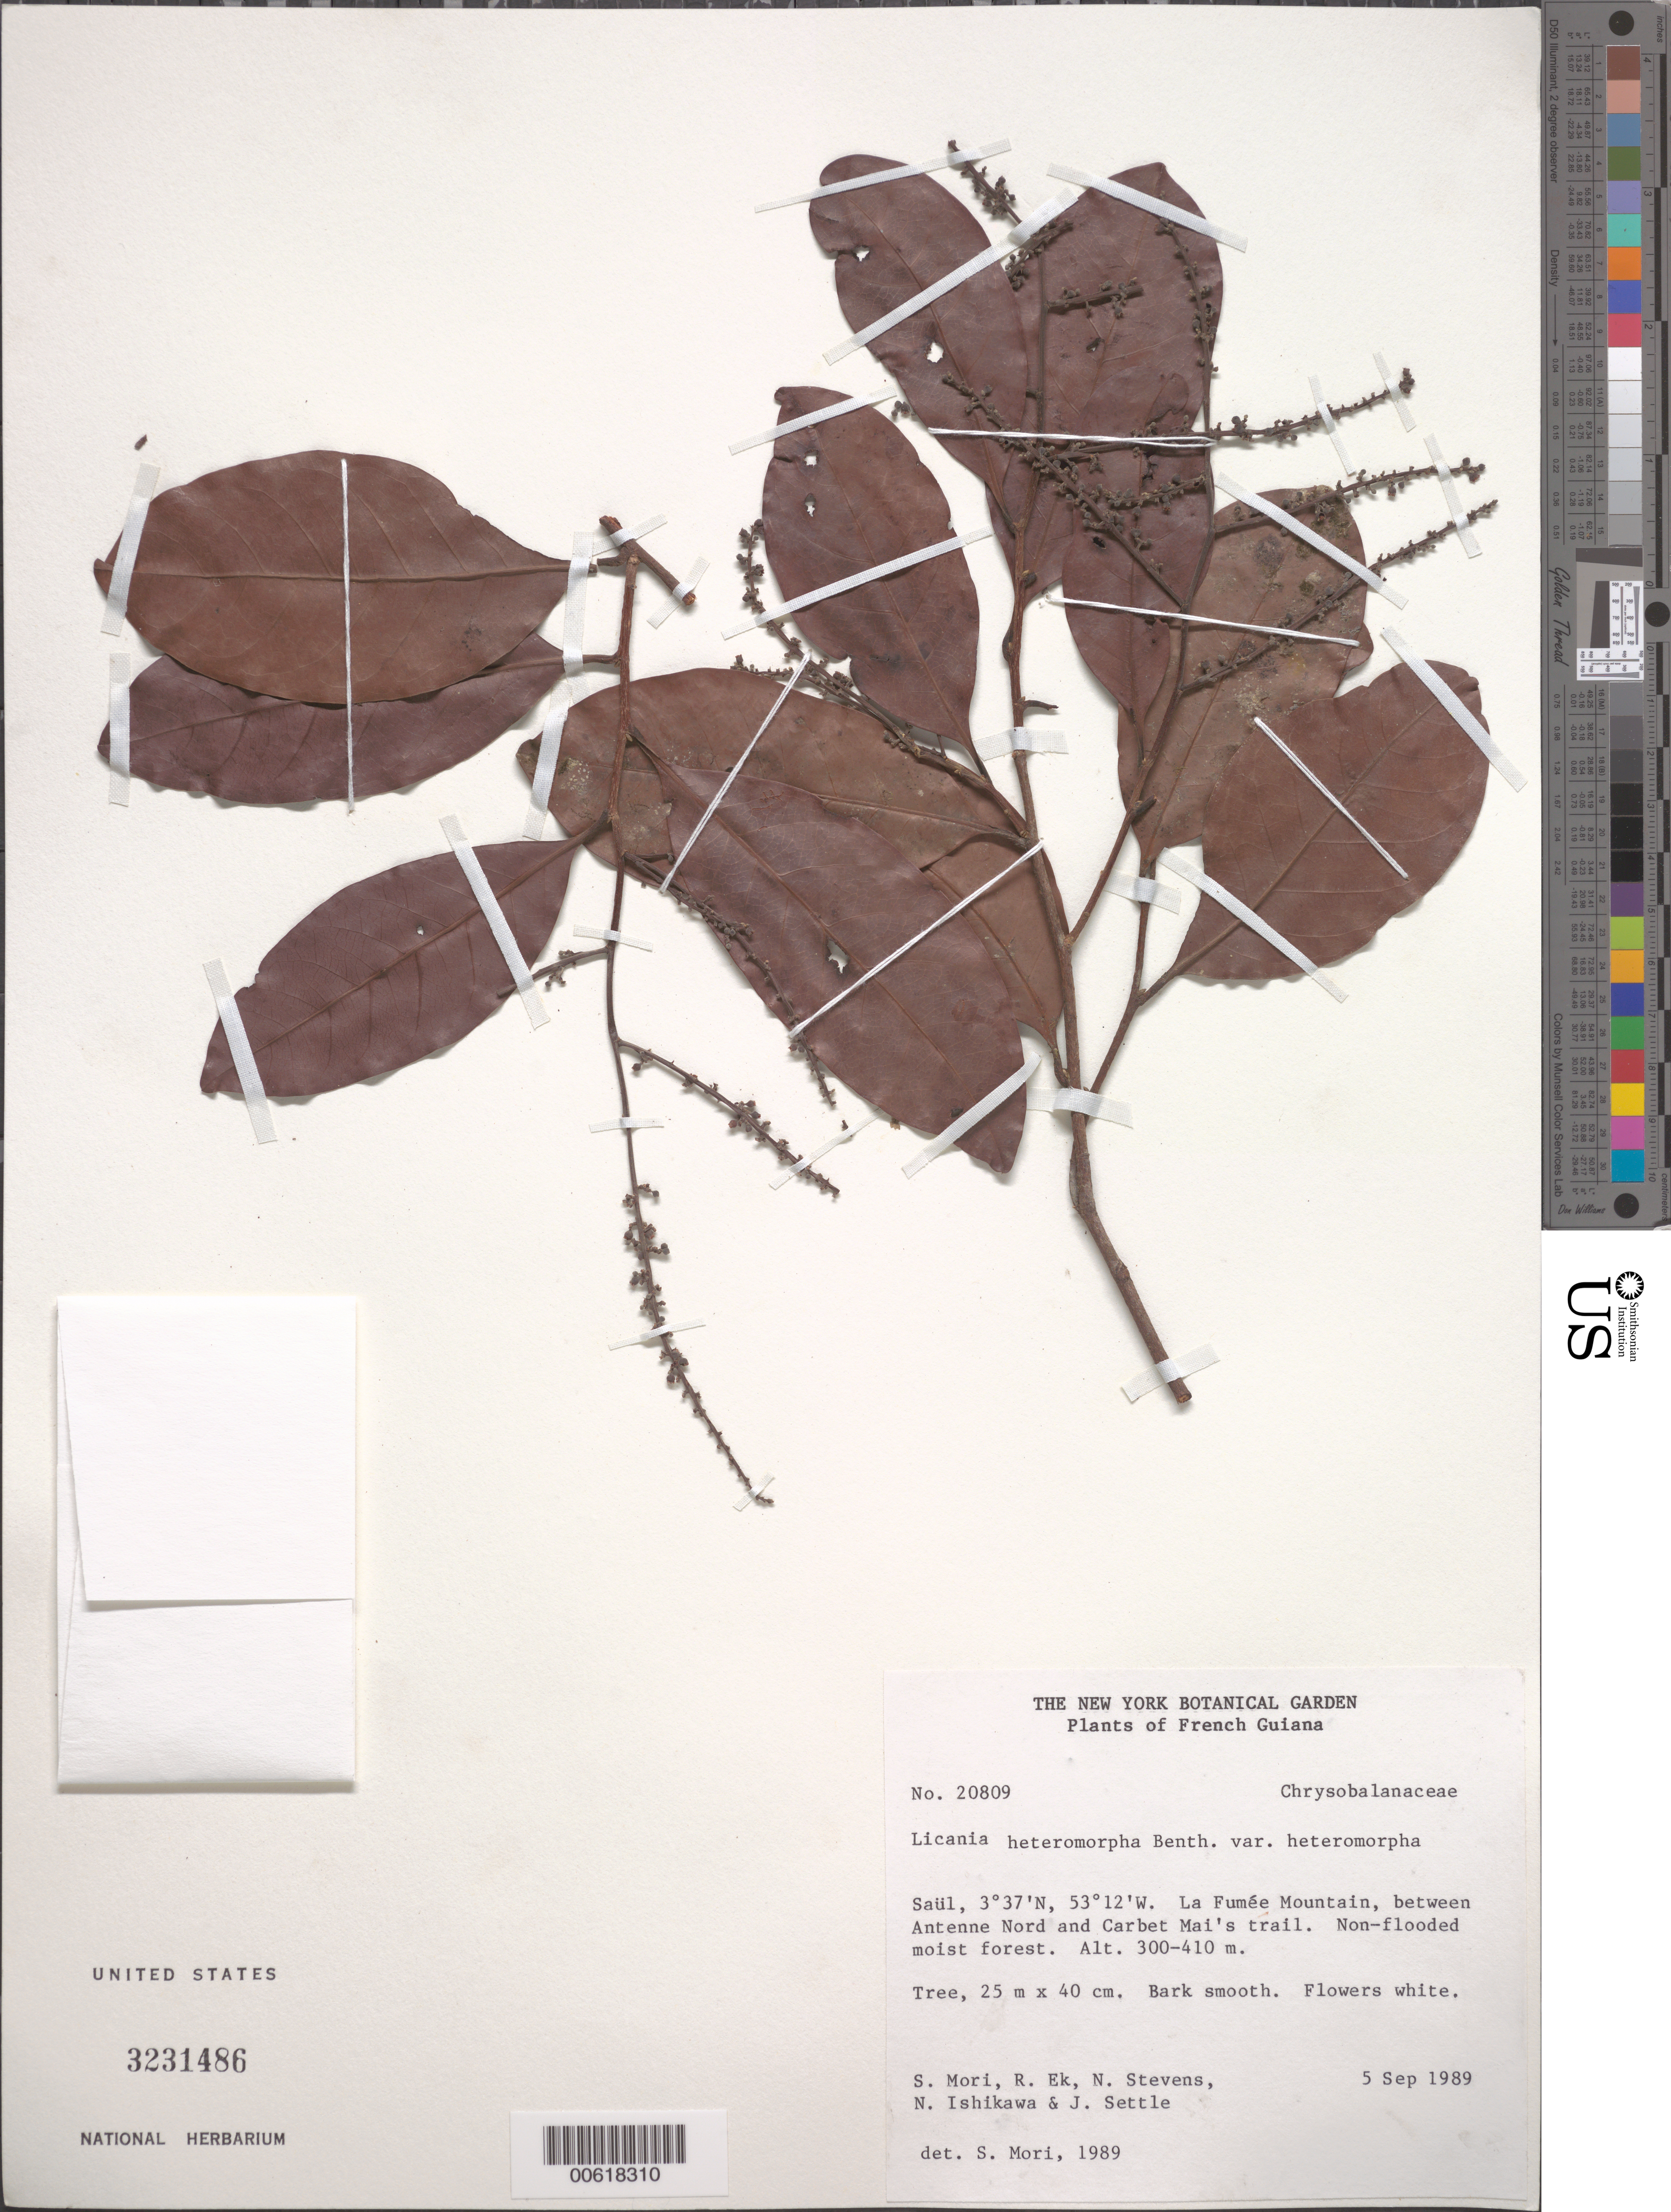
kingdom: Plantae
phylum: Tracheophyta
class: Magnoliopsida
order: Malpighiales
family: Chrysobalanaceae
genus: Hymenopus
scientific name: Hymenopus heteromorphus var. heteromorphus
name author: (Benth.) Sothers & Prance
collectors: S. Mori, R. C. Ek, N. Stevens, N. Ishikawa & J. Settle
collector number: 20809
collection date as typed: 5-Sep-89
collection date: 1989-09-05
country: French Guiana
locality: Saül, La Fumée Mountain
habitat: Non-flooded moist forest.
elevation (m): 300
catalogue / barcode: US 3231486